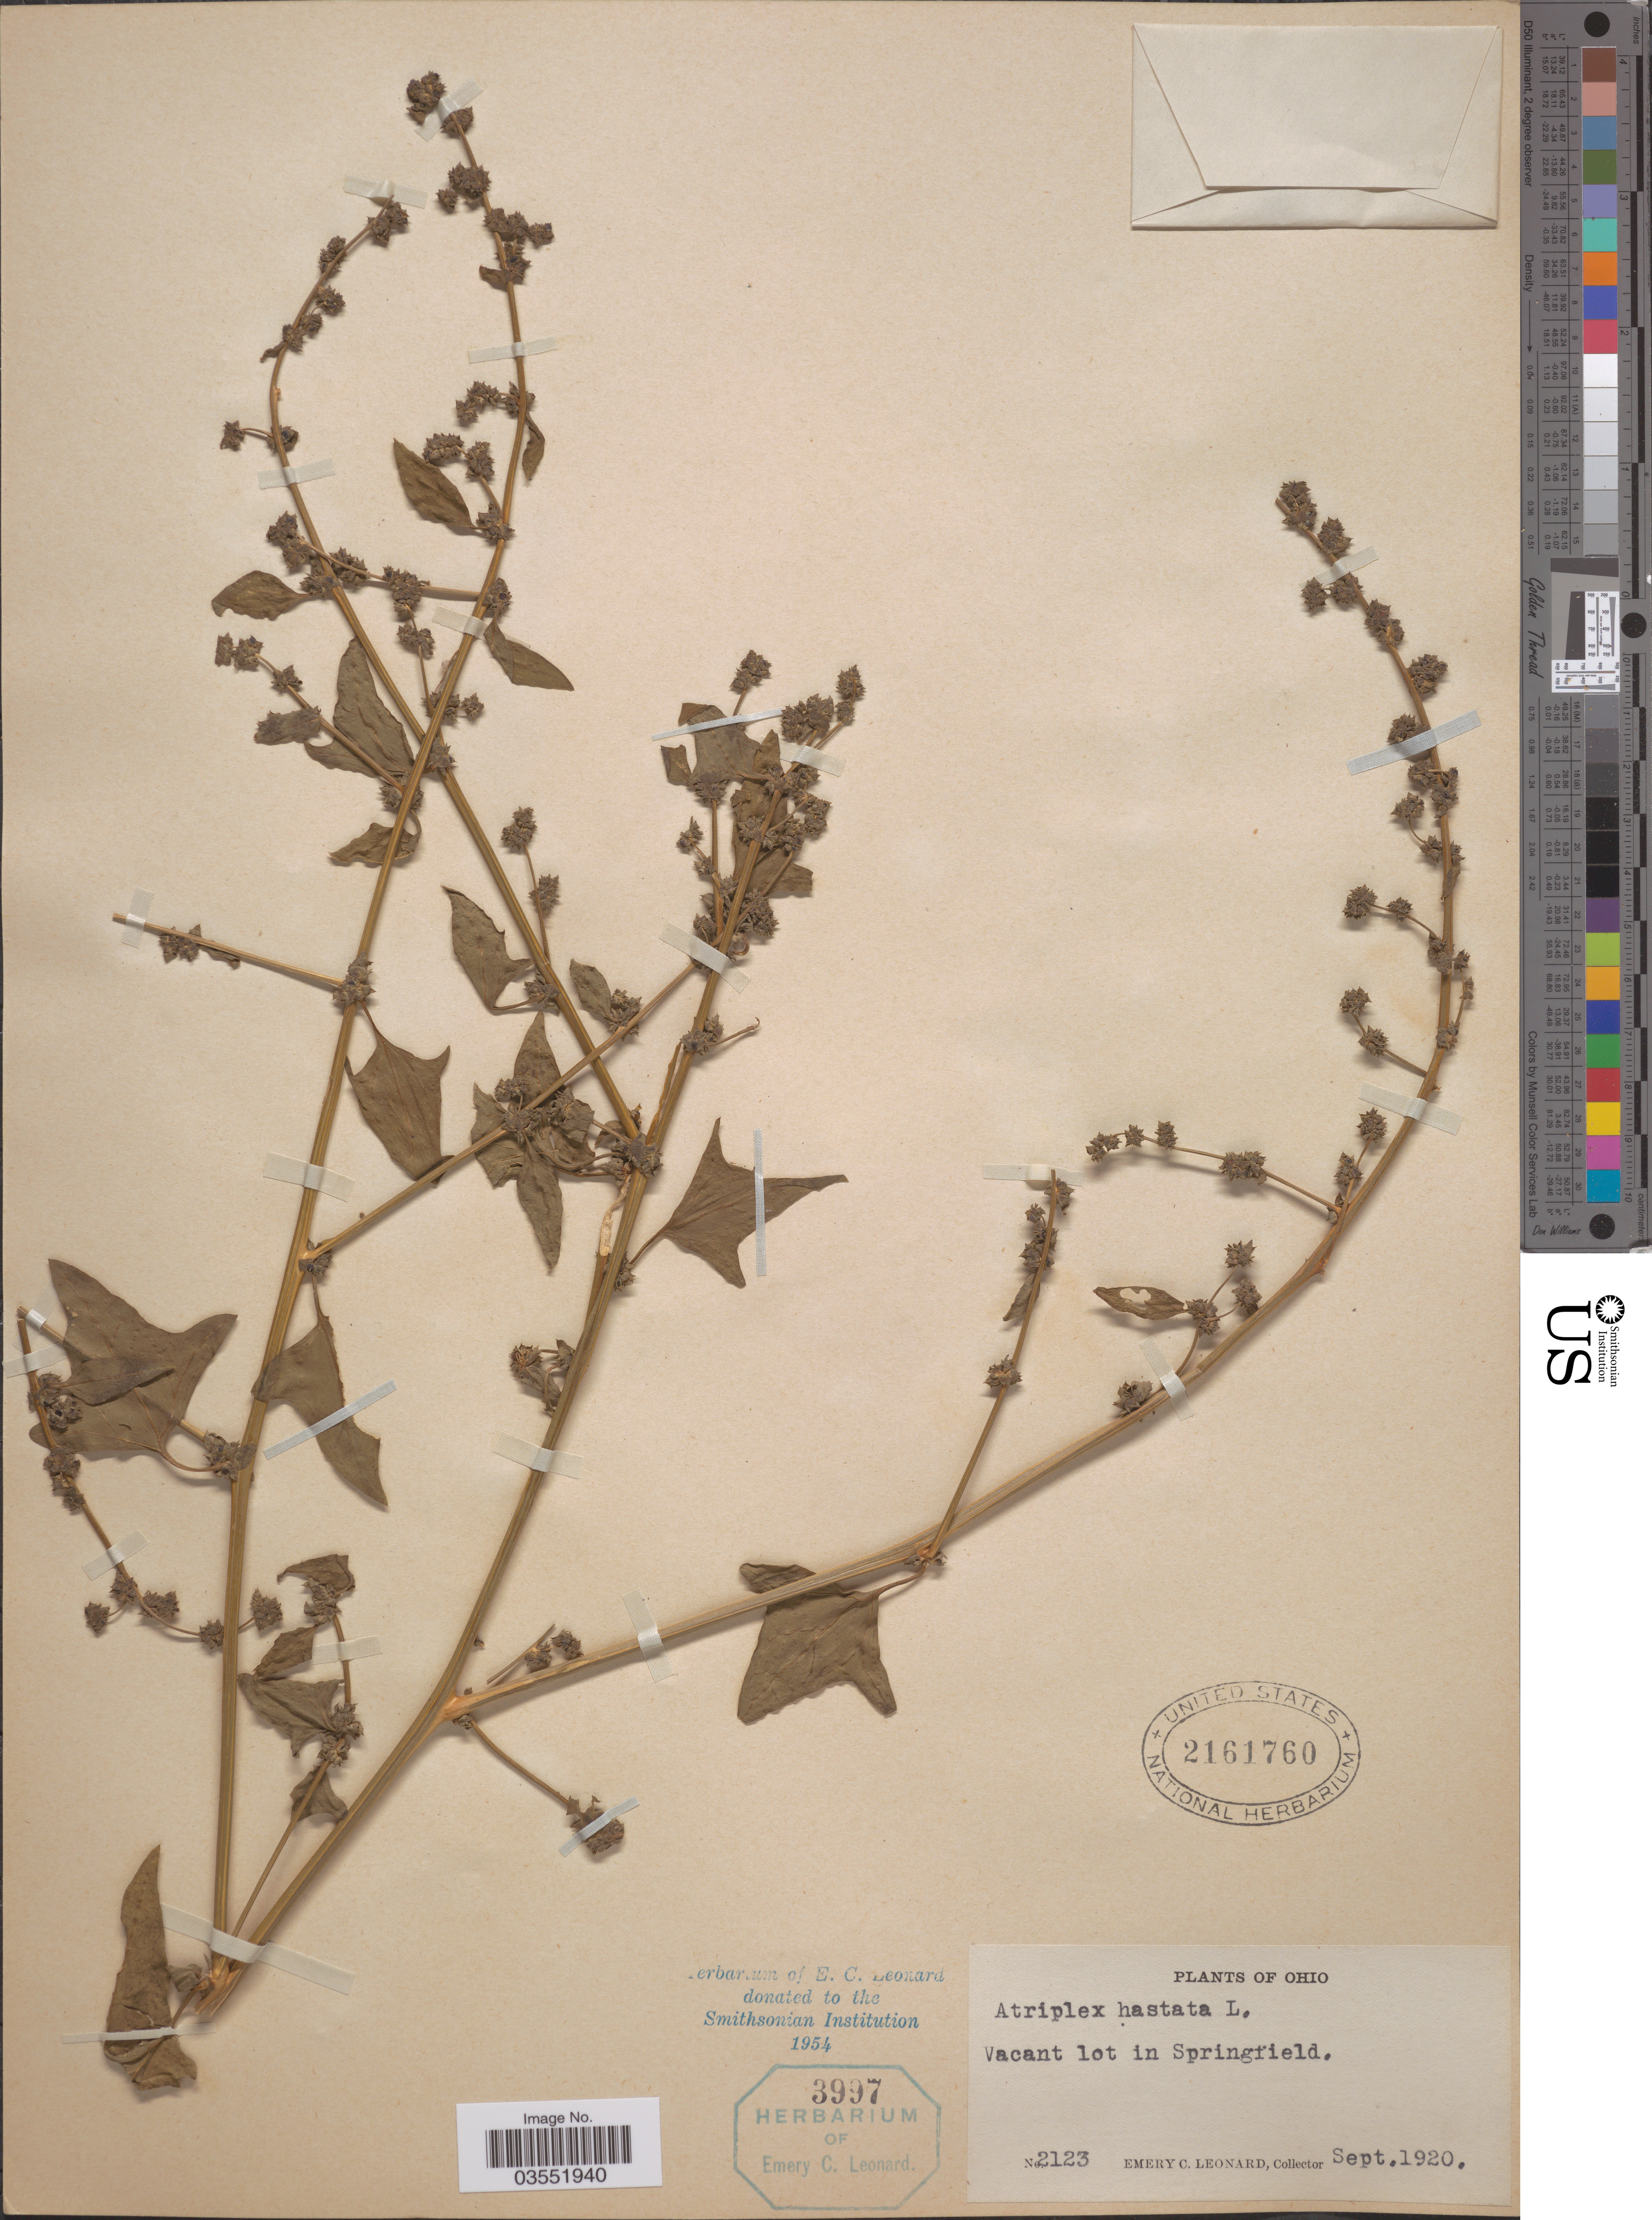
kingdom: Plantae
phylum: Tracheophyta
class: Magnoliopsida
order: Caryophyllales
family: Amaranthaceae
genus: Atriplex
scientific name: Atriplex hastata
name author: L.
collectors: E. C. Leonard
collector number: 2123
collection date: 1920-09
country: United States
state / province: Ohio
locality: Vacant lot in Springfield.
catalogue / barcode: US 2161760